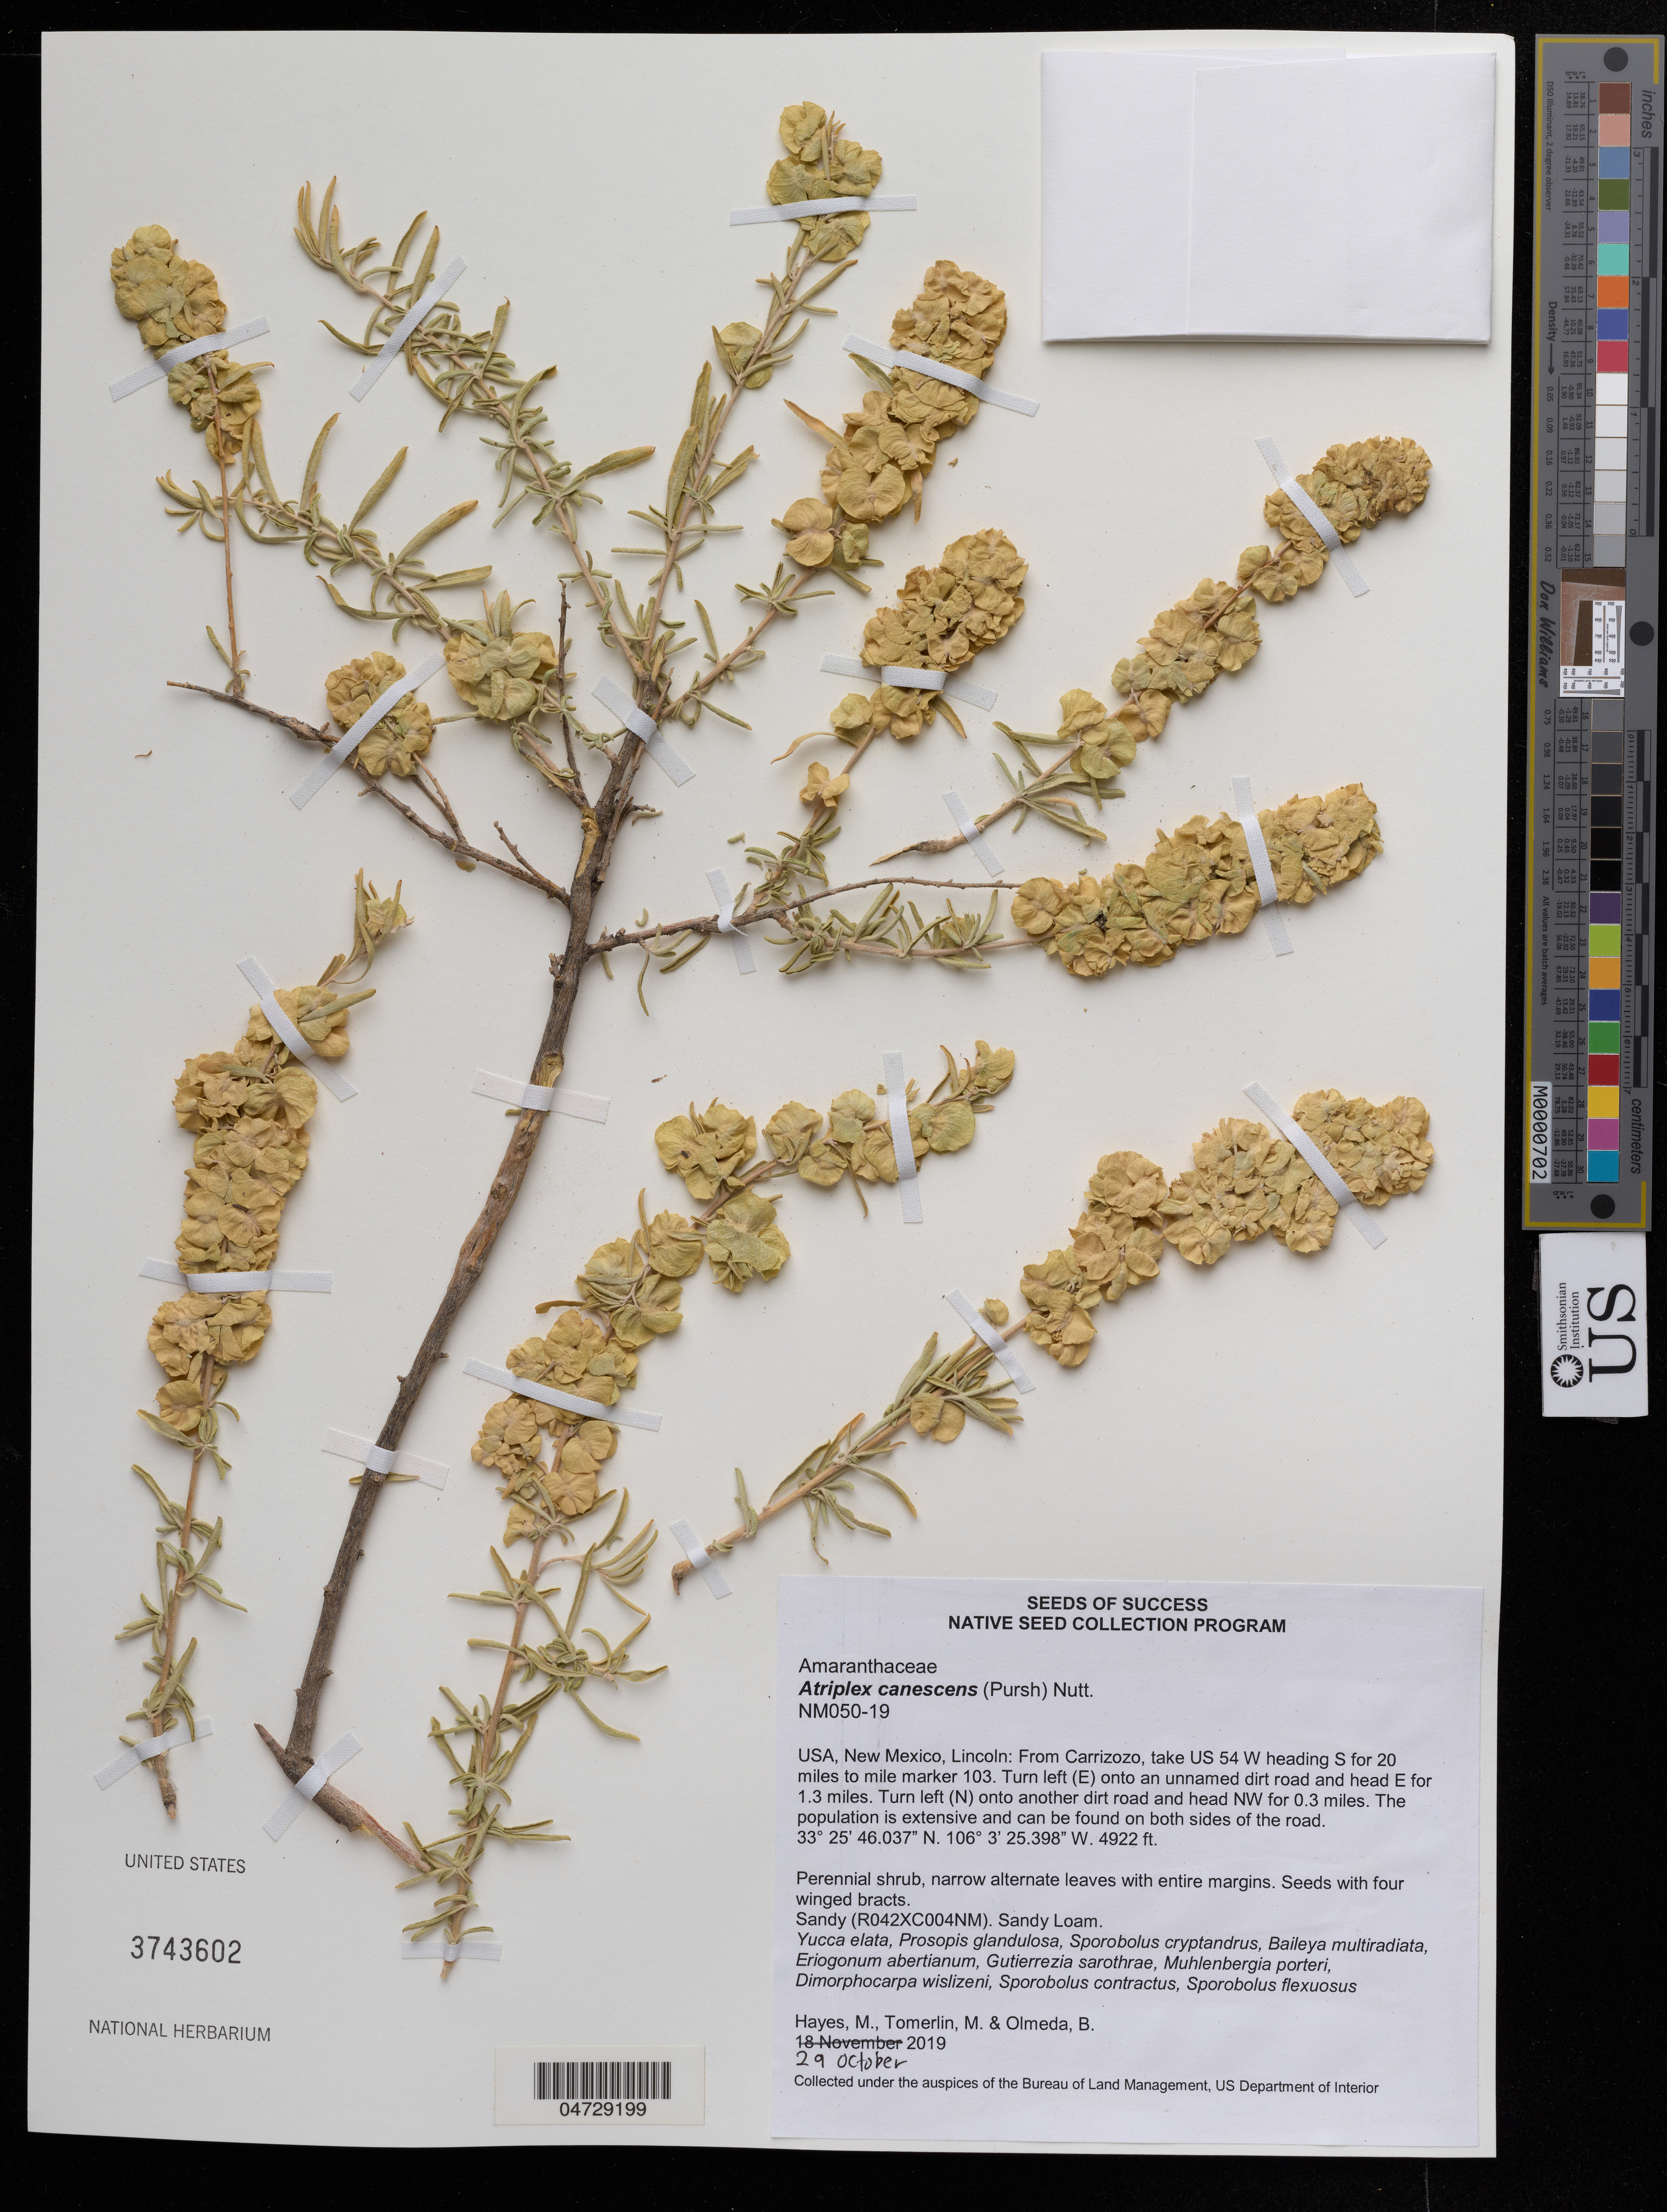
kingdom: Plantae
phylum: Tracheophyta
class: Magnoliopsida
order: Caryophyllales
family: Amaranthaceae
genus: Atriplex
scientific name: Atriplex canescens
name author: (Pursh) Nutt.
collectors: M. Hayes, M. Tomerlin & B. Olmeda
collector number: NM050-19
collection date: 2019-10-29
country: United States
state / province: New Mexico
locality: Lincoln: From Carrizozo, take US 54 W heading S for 20 miles to mile marker 103. Turn left (E) onto an unnamed dirt road and head E for 1.3 miles. Turn left (N) onto another dirt road and head NW for 0.3 miles.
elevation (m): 1500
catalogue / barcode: US 3743602